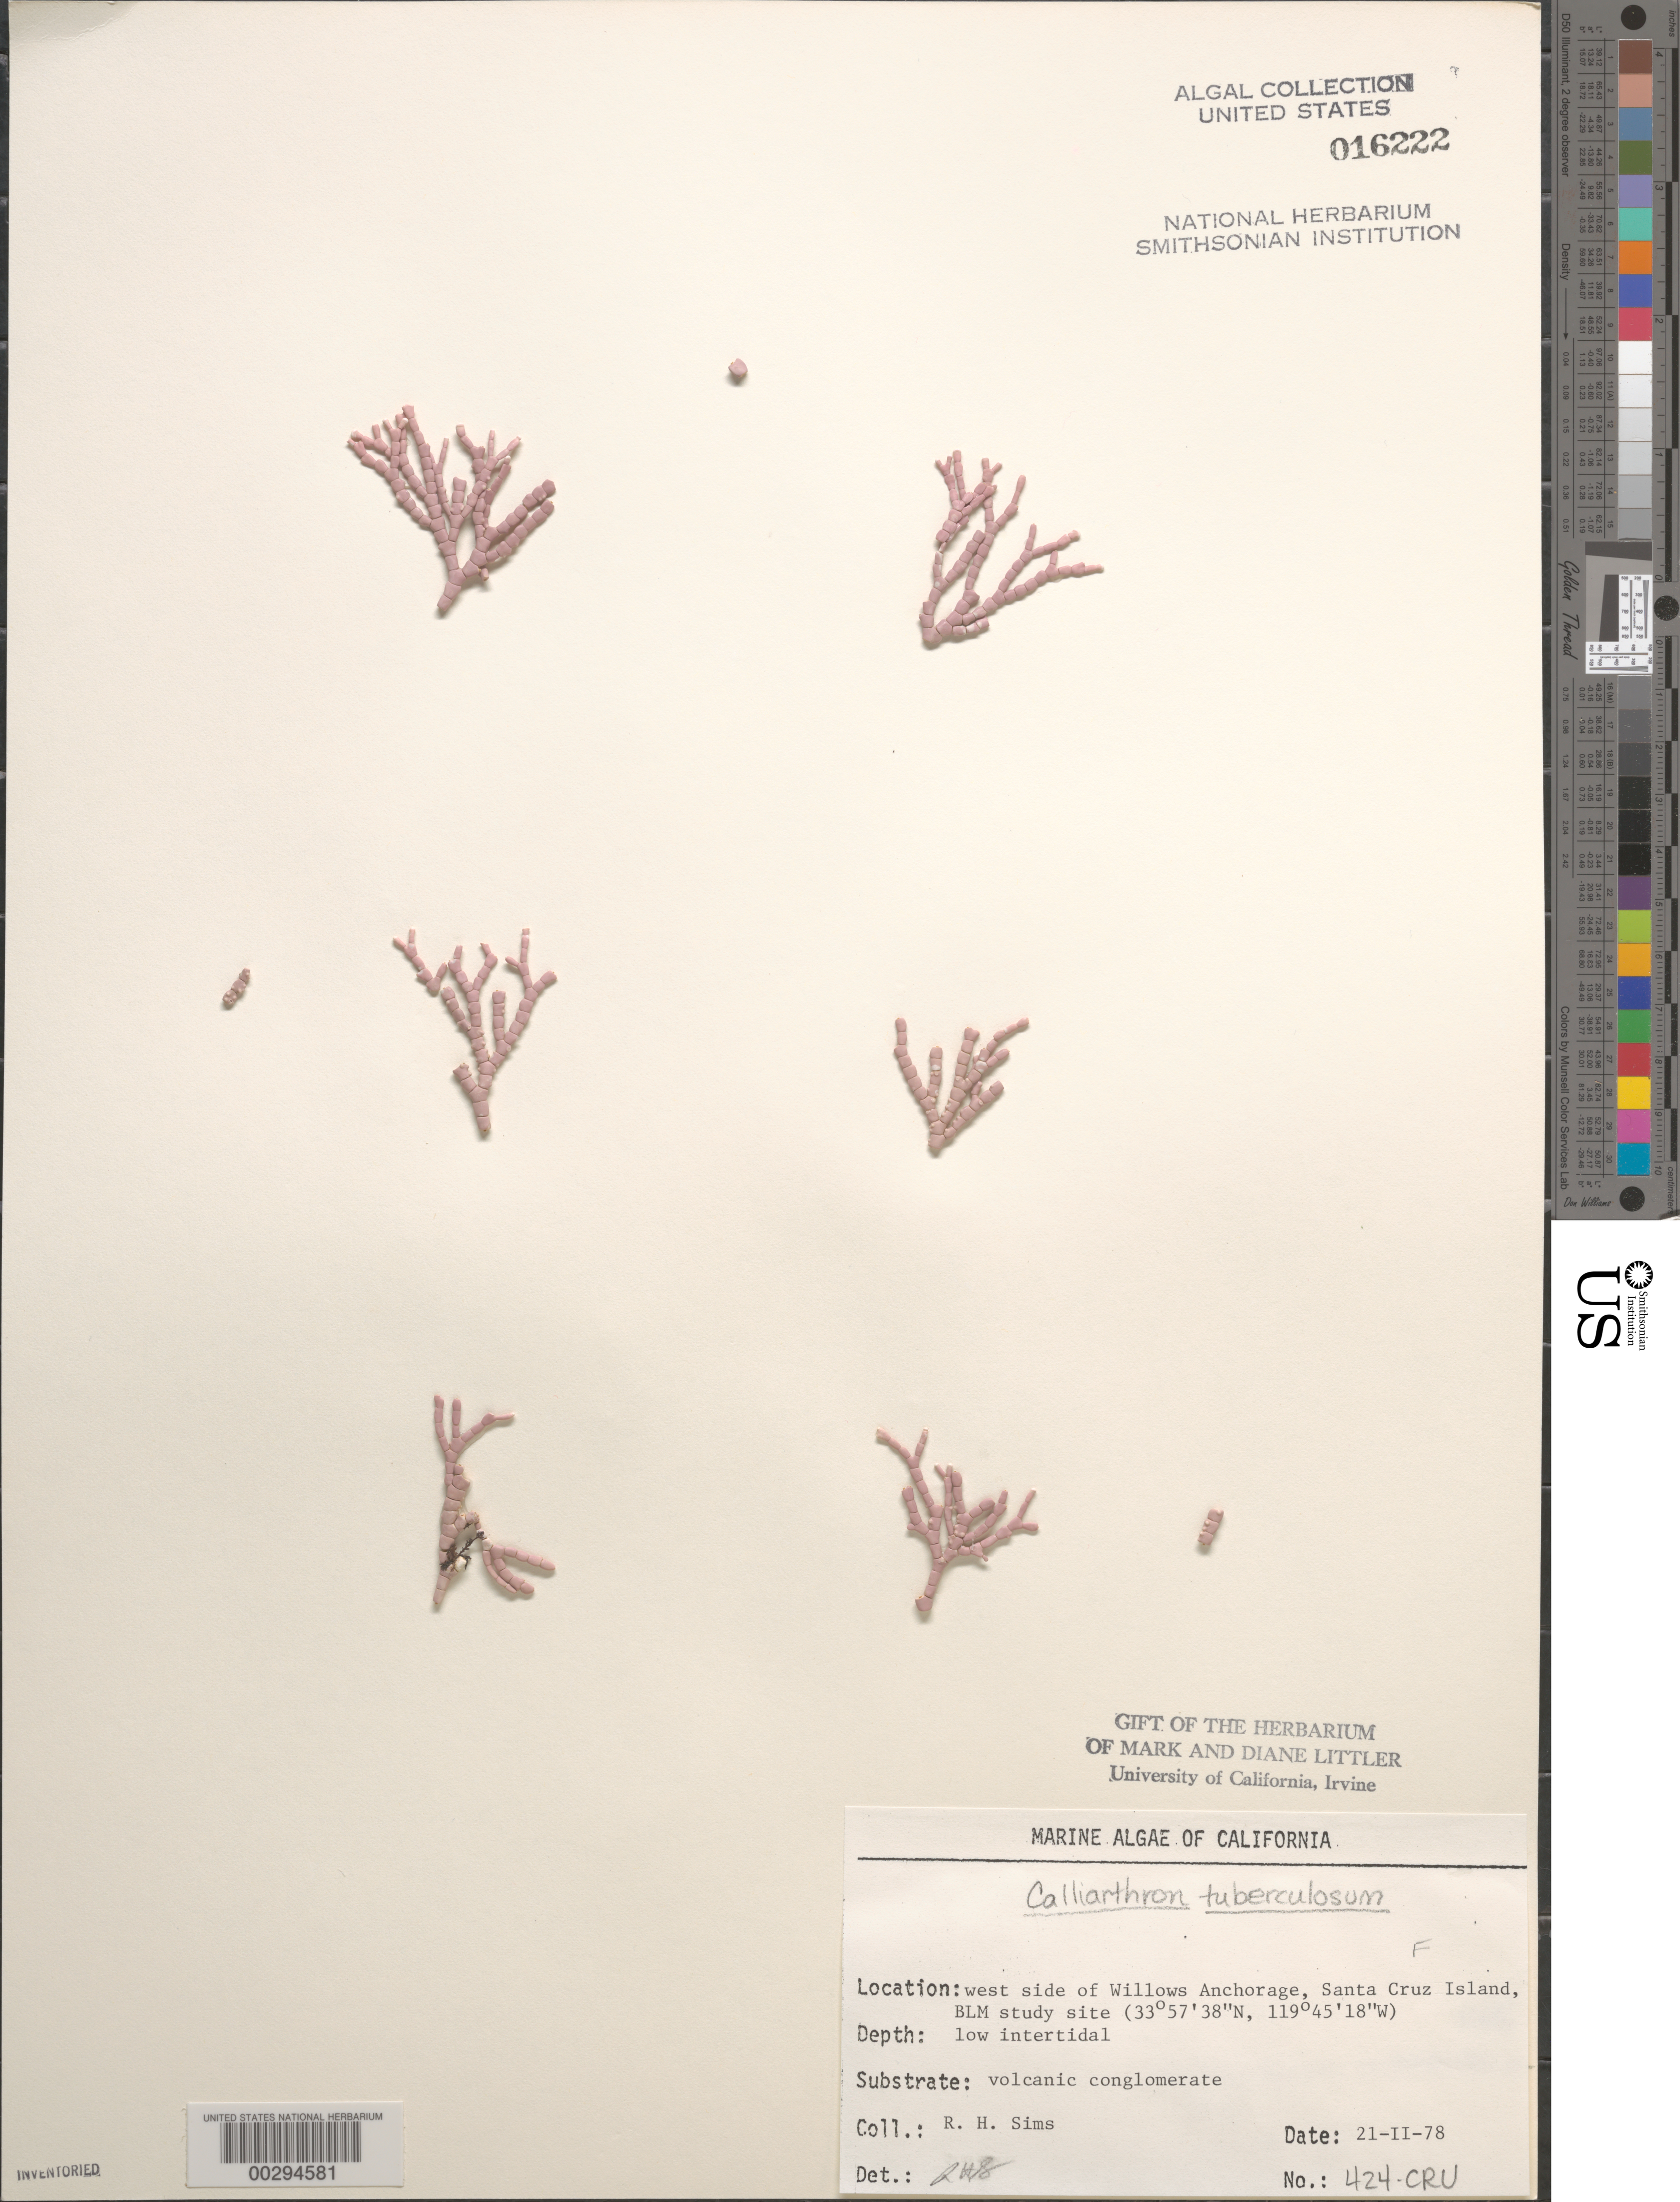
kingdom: Plantae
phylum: Rhodophyta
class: Florideophyceae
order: Corallinales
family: Corallinaceae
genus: Calliarthron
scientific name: Calliarthron tuberculosum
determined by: Sims, Robert H.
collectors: R. H. Sims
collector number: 424-cru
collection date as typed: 21 Feb 1978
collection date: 1978-02-21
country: United States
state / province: California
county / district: Santa Barbara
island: Santa Cruz Island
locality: Willows Anchorage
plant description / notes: BLM-SOCALBIGHT Rocky Intertidal Survey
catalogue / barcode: US 16222